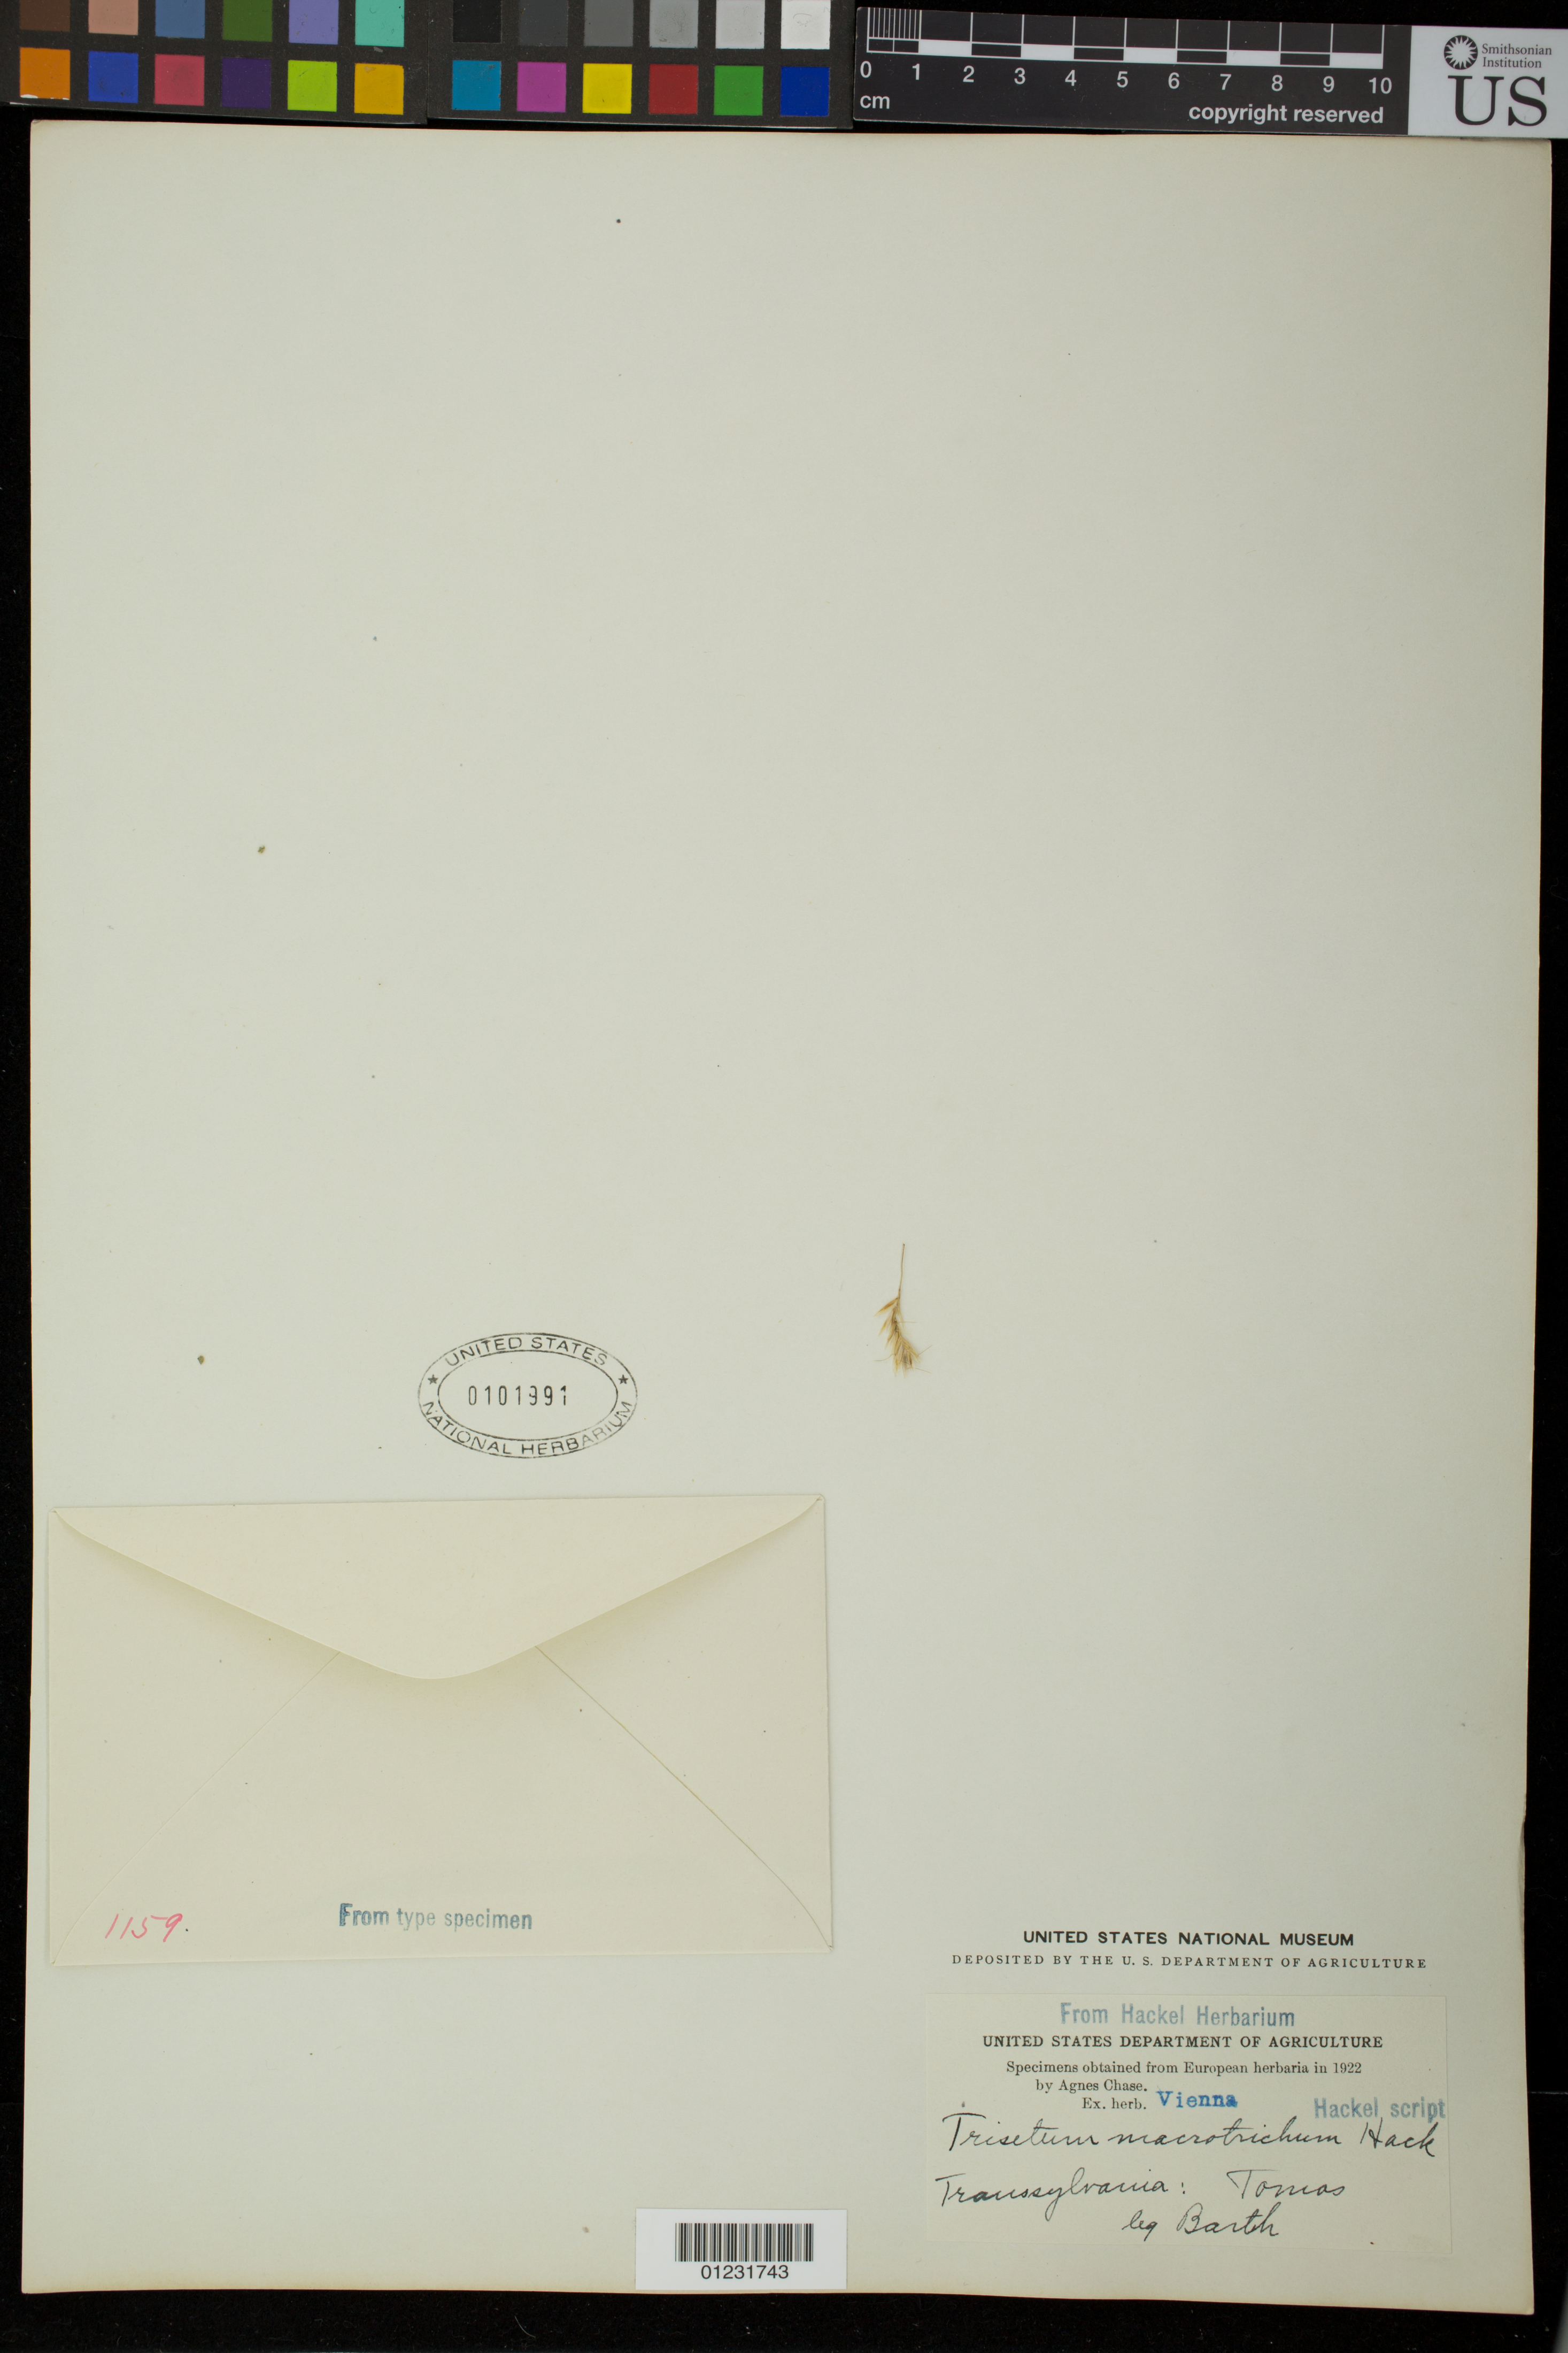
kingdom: Plantae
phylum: Tracheophyta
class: Liliopsida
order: Poales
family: Poaceae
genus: Trisetum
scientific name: Trisetum macrotrichum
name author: Hack.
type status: Syntype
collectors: J. Barth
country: Romania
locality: Transylvania, Tomas.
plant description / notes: Fragmentary material of type specimen ex herb. Vienna.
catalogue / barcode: US 101991